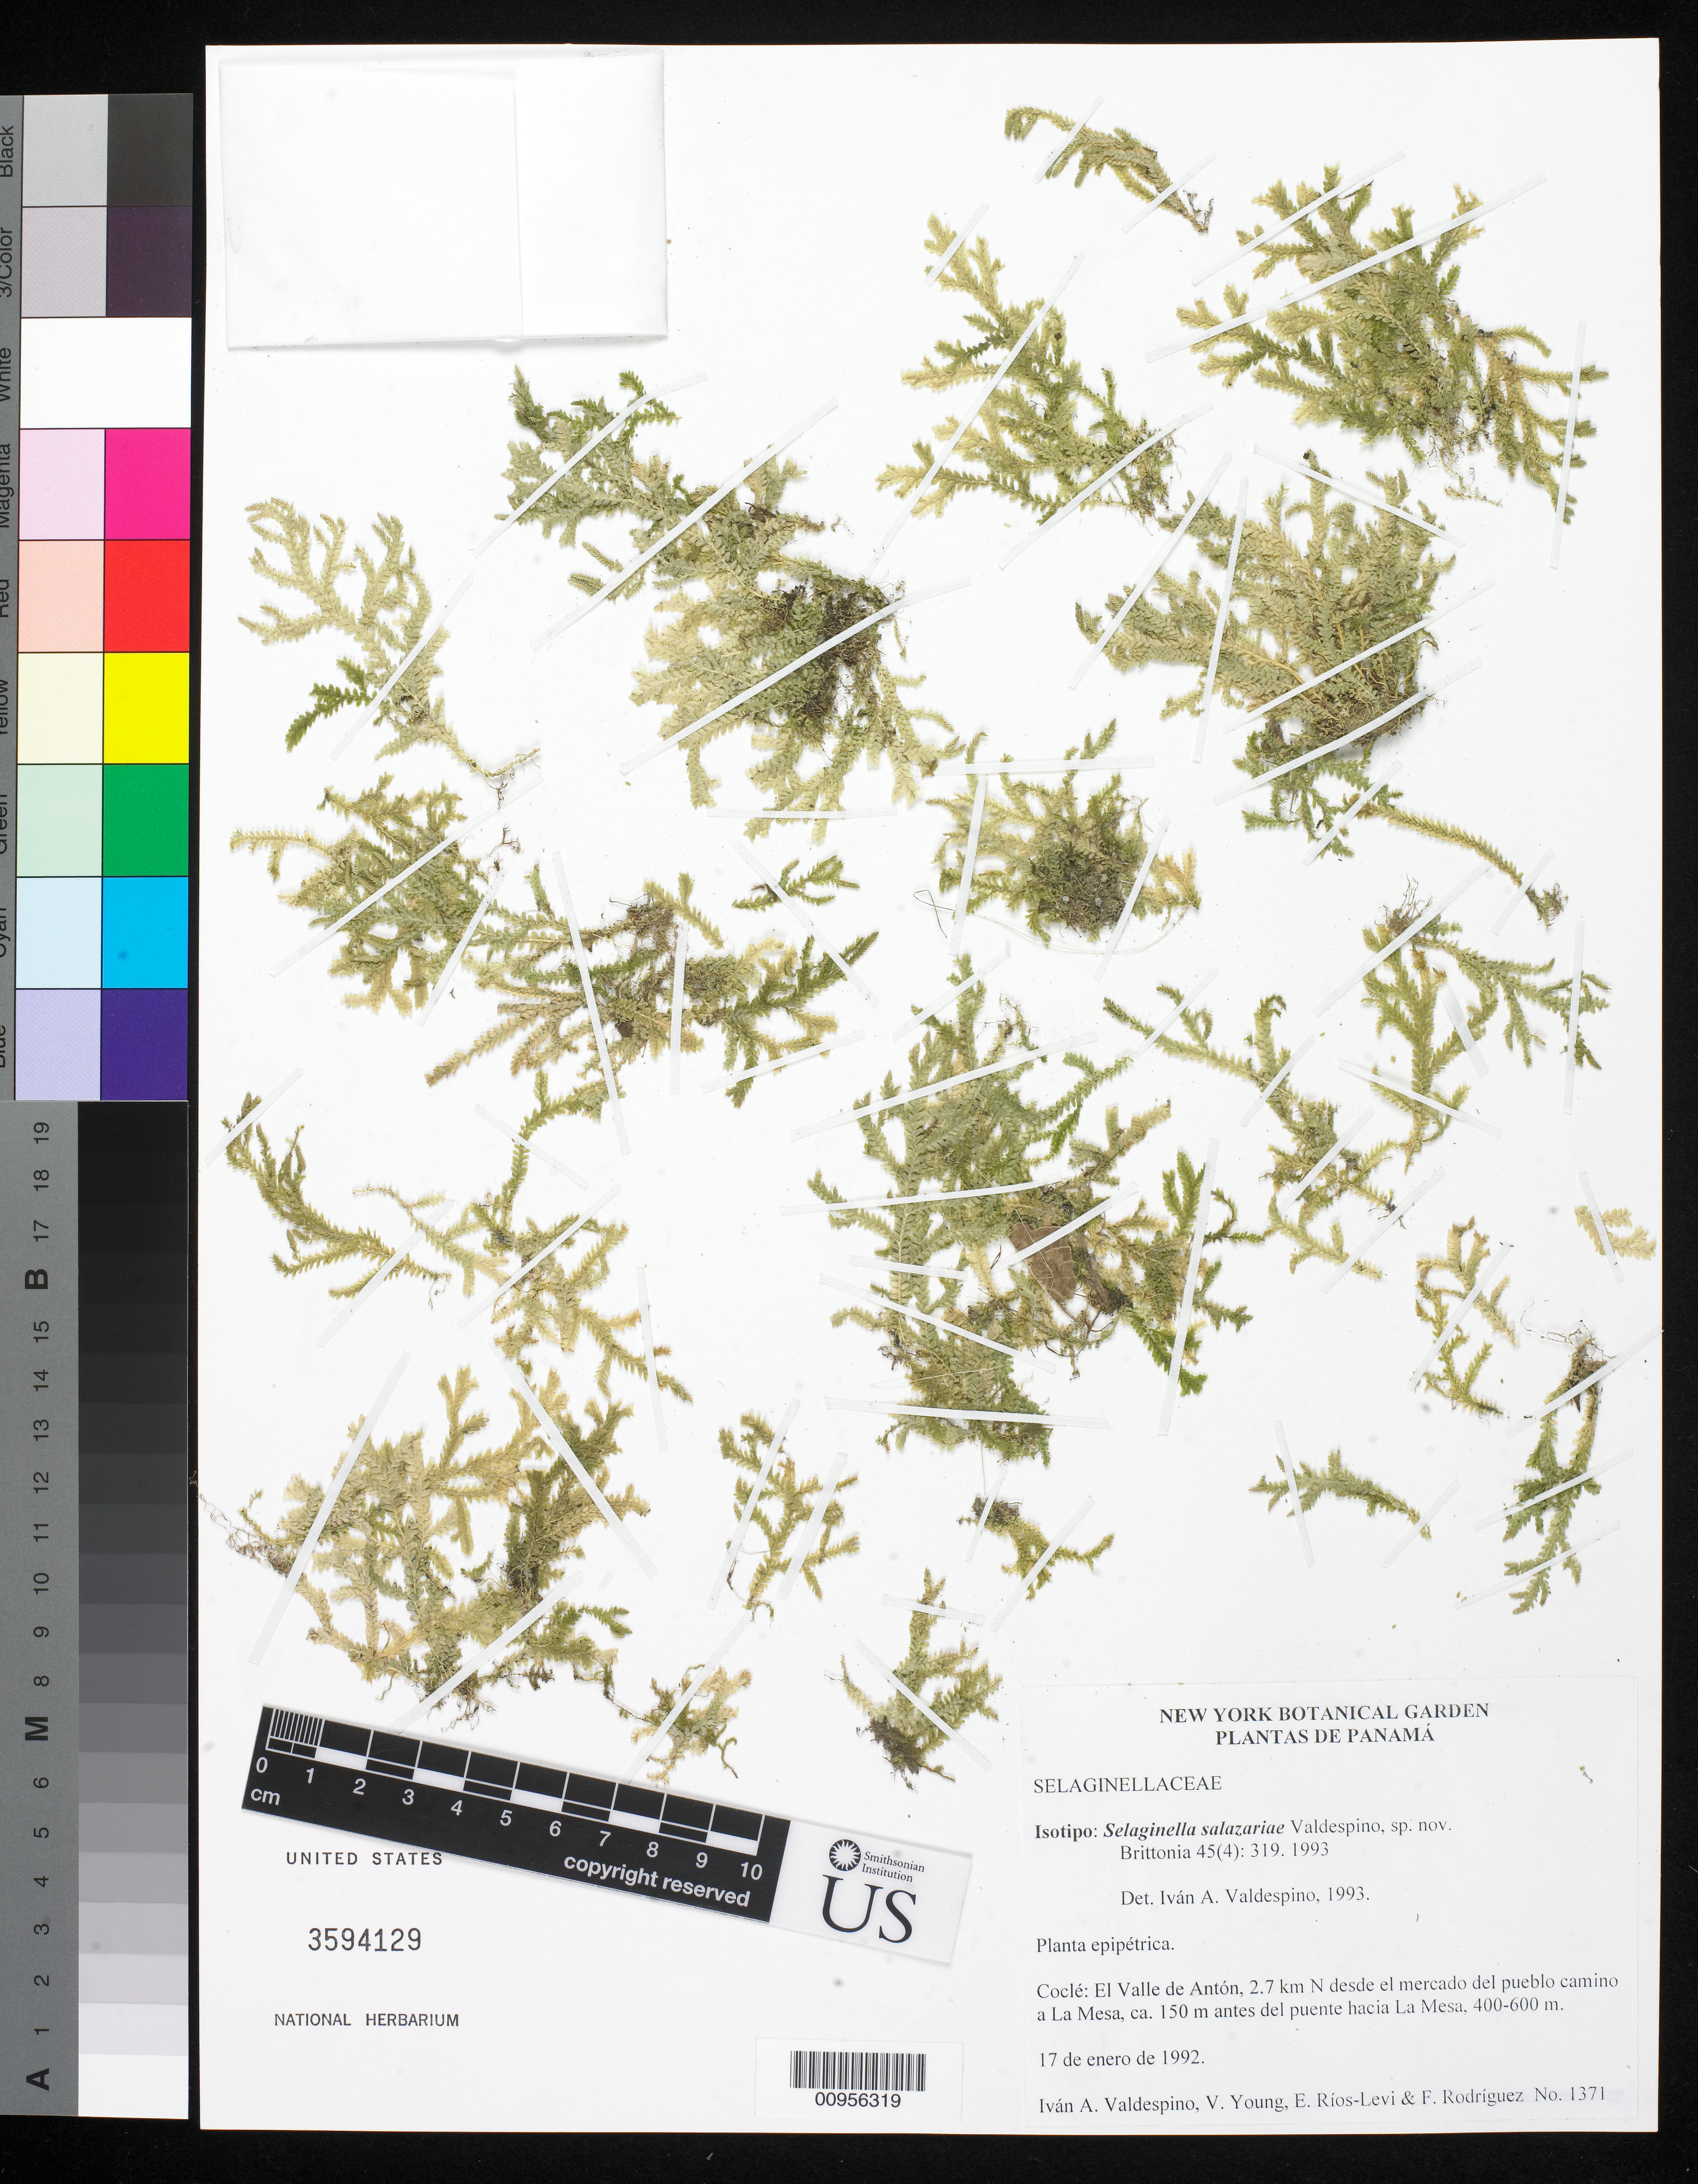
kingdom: Plantae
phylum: Tracheophyta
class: Lycopodiopsida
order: Selaginellales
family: Selaginellaceae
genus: Selaginella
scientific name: Selaginella salazariae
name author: Valdespino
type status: Isotype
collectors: I. A. Valdespino, V. Young, E. Ríos-Levi & F. Rodriguez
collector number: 1371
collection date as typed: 17 Jan 1992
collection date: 1992-01-17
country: Panama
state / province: Coclé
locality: Coclé: El Valle de Antón, 2.7 km N desde el mercado del pueblo camino a La Mesa, ca. 150 m antes del puente hacia La Mesa.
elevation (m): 400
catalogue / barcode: US 3594129